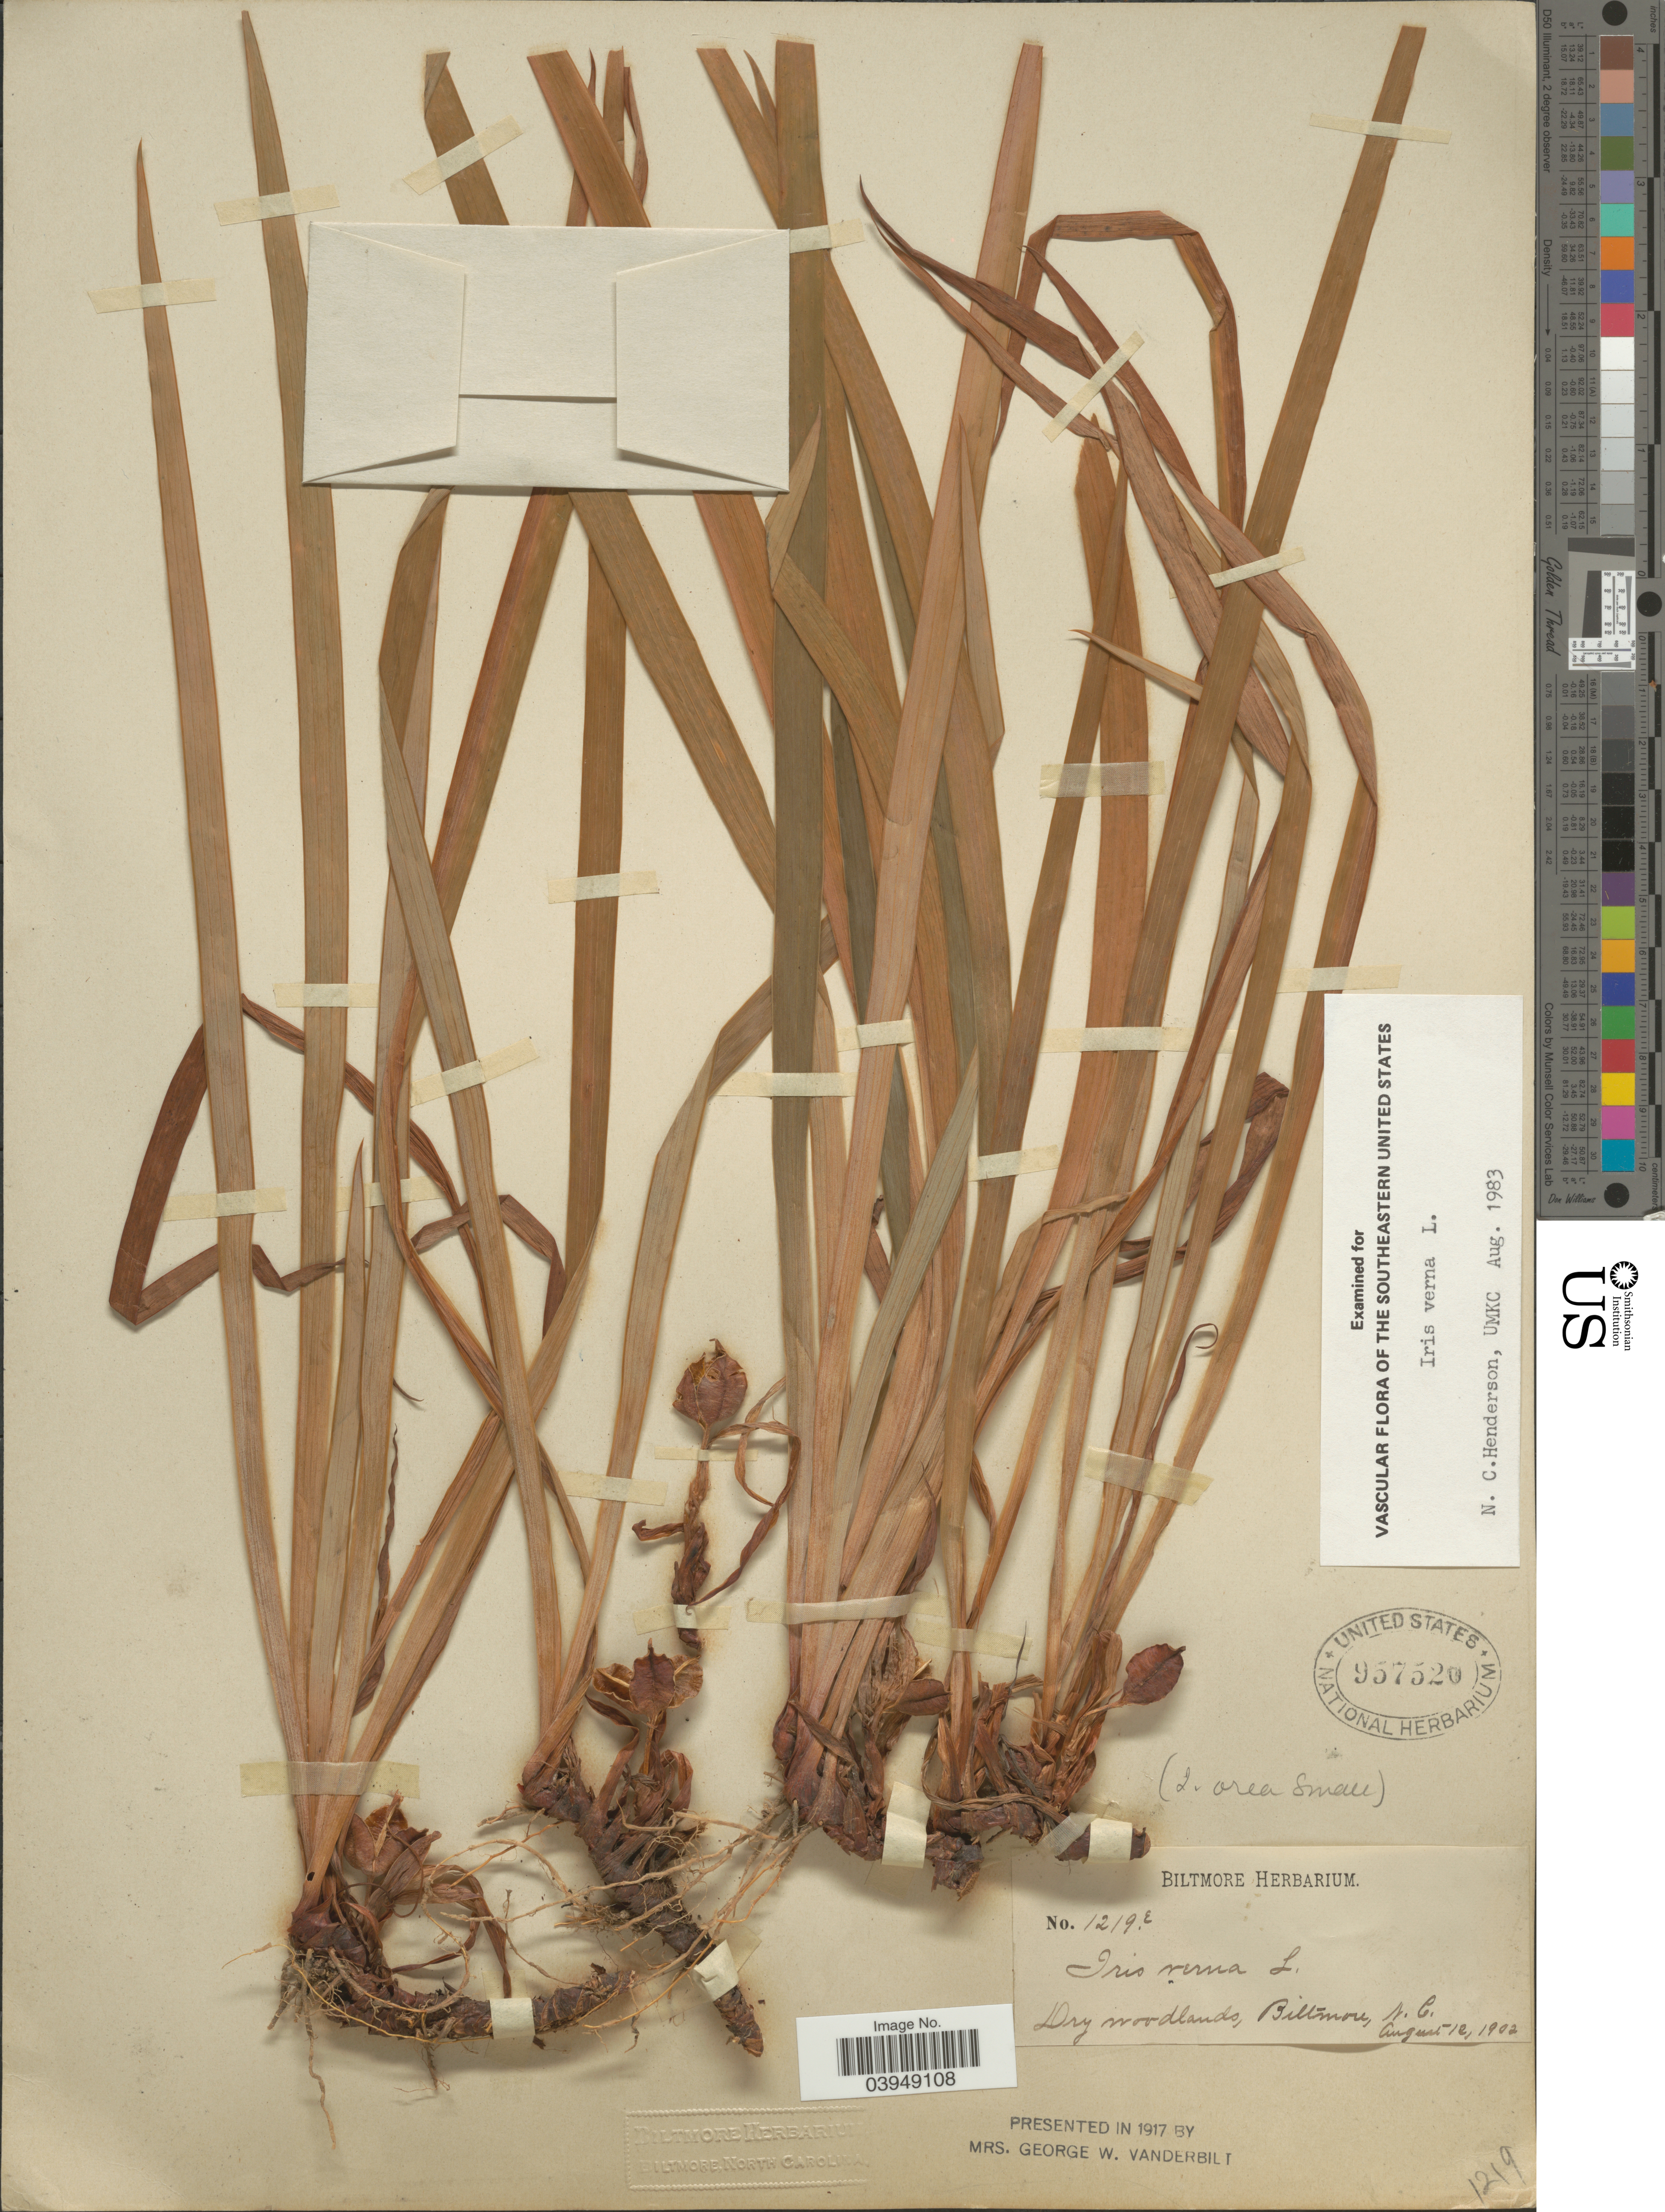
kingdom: Plantae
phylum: Tracheophyta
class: Liliopsida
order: Asparagales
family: Iridaceae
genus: Iris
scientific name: Iris verna var. smalliana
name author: Fernald ex M.E. Edwards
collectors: ex herb. Biltmore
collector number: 1219e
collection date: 1902-08-12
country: United States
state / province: North Carolina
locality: Dry woodlands, Biltmore.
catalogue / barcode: US 957520